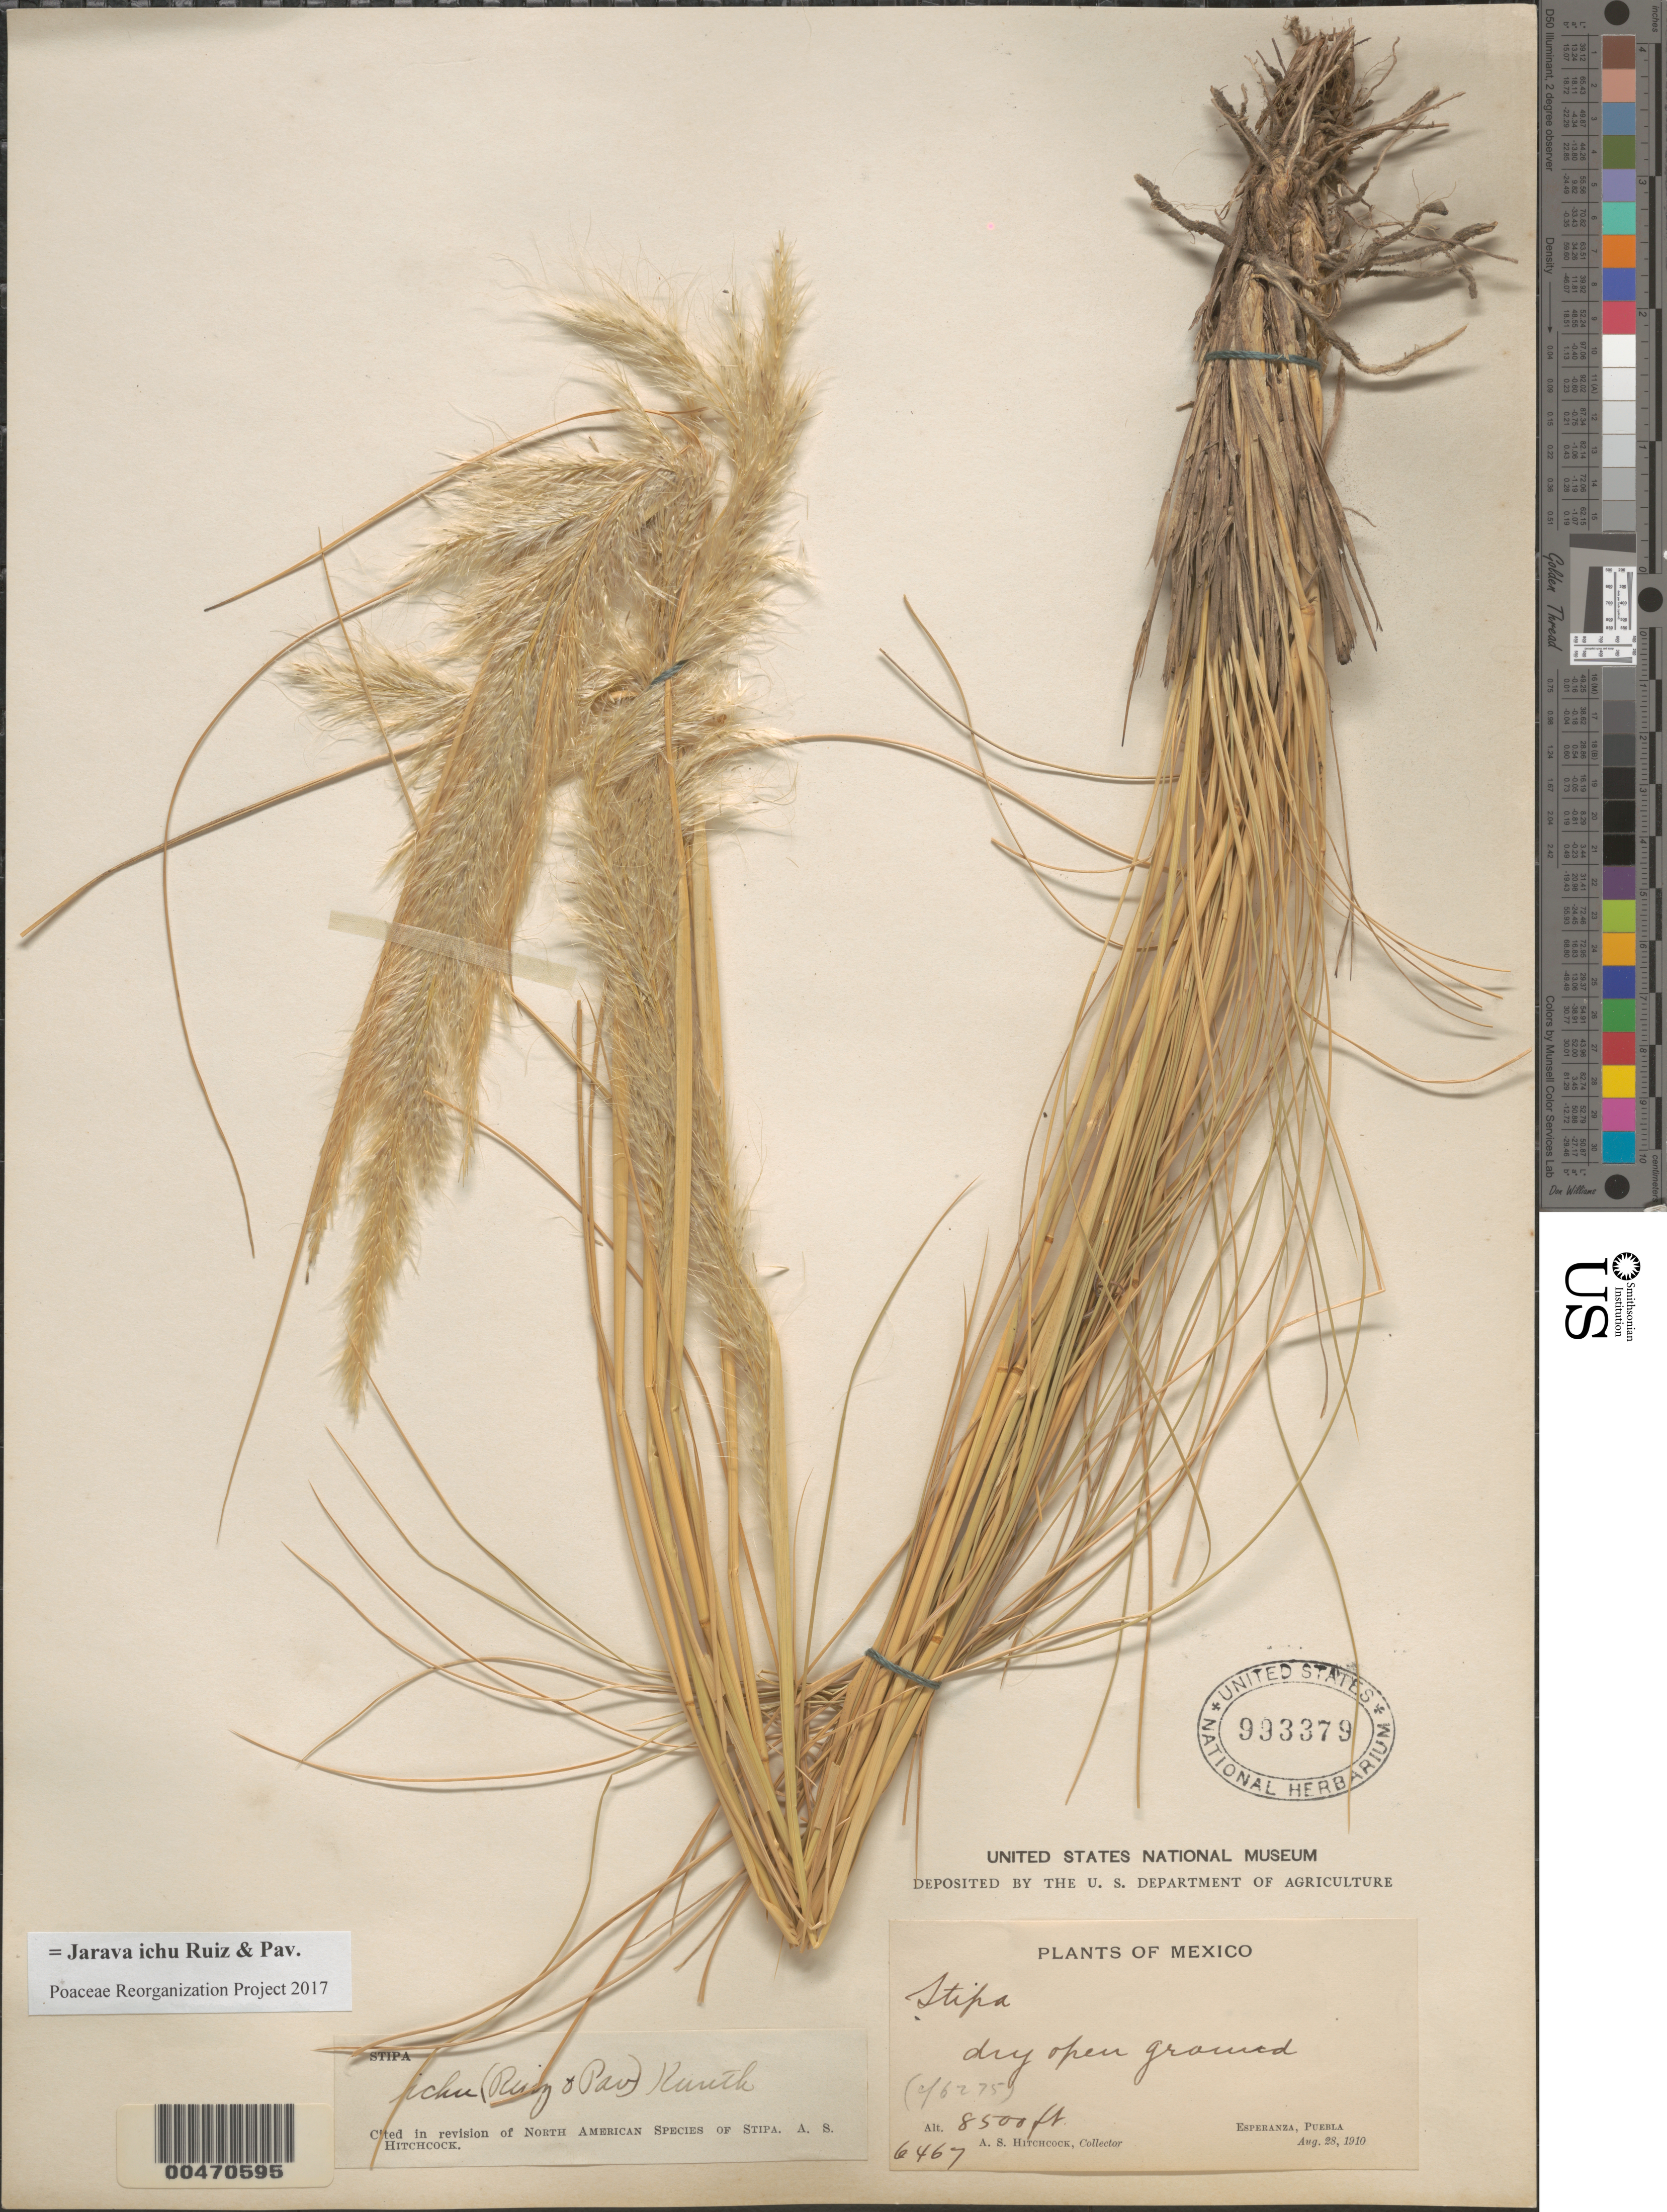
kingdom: Plantae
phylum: Tracheophyta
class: Liliopsida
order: Poales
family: Poaceae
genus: Jarava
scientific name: Jarava ichu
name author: Ruiz & Pav.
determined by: Poaceae Reorganization Project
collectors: A. S. Hitchcock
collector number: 6467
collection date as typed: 28 Aug 1910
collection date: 1910-08-28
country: Mexico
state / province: Puebla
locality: Esperanza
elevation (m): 2591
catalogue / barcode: US 993379